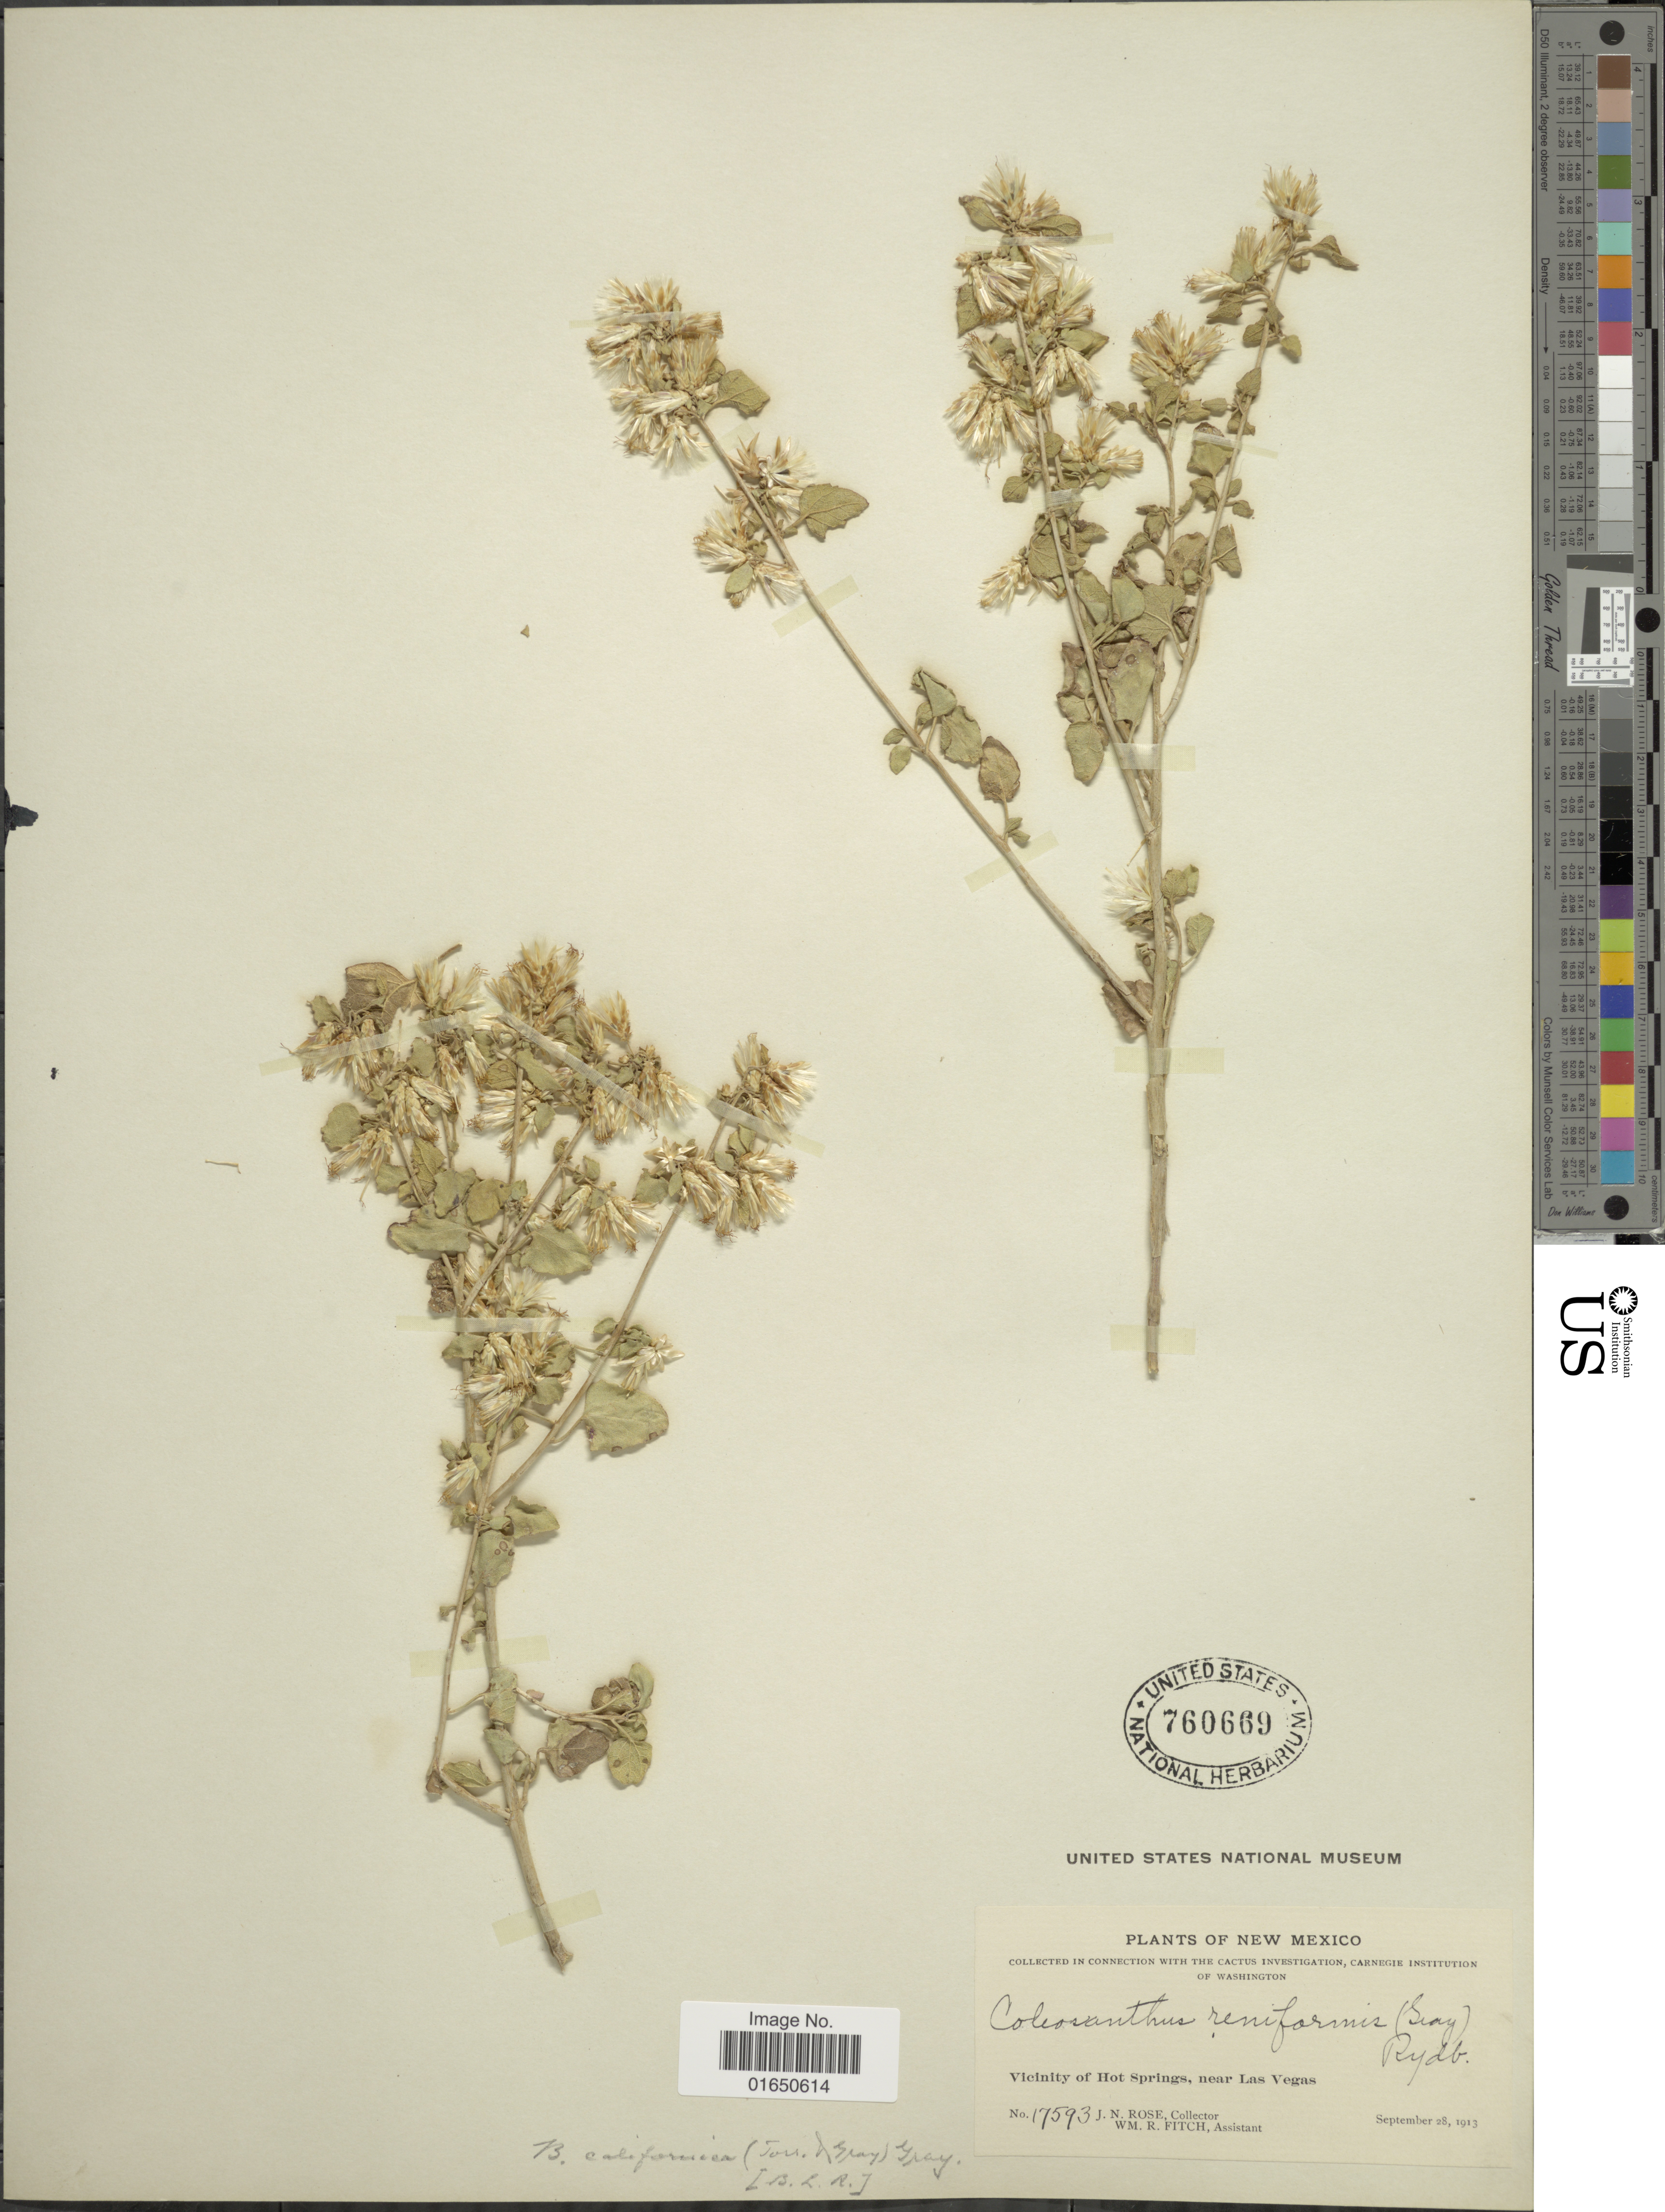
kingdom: Plantae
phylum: Tracheophyta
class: Magnoliopsida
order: Asterales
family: Asteraceae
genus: Brickellia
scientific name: Brickellia californica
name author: (Torr. & A. Gray) A. Gray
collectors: J. N. Rose & W. R. Fitch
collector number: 17593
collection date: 1913-09-28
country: United States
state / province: New Mexico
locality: Vicinity of Hot Springs, near Las Vegas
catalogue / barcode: US 760669